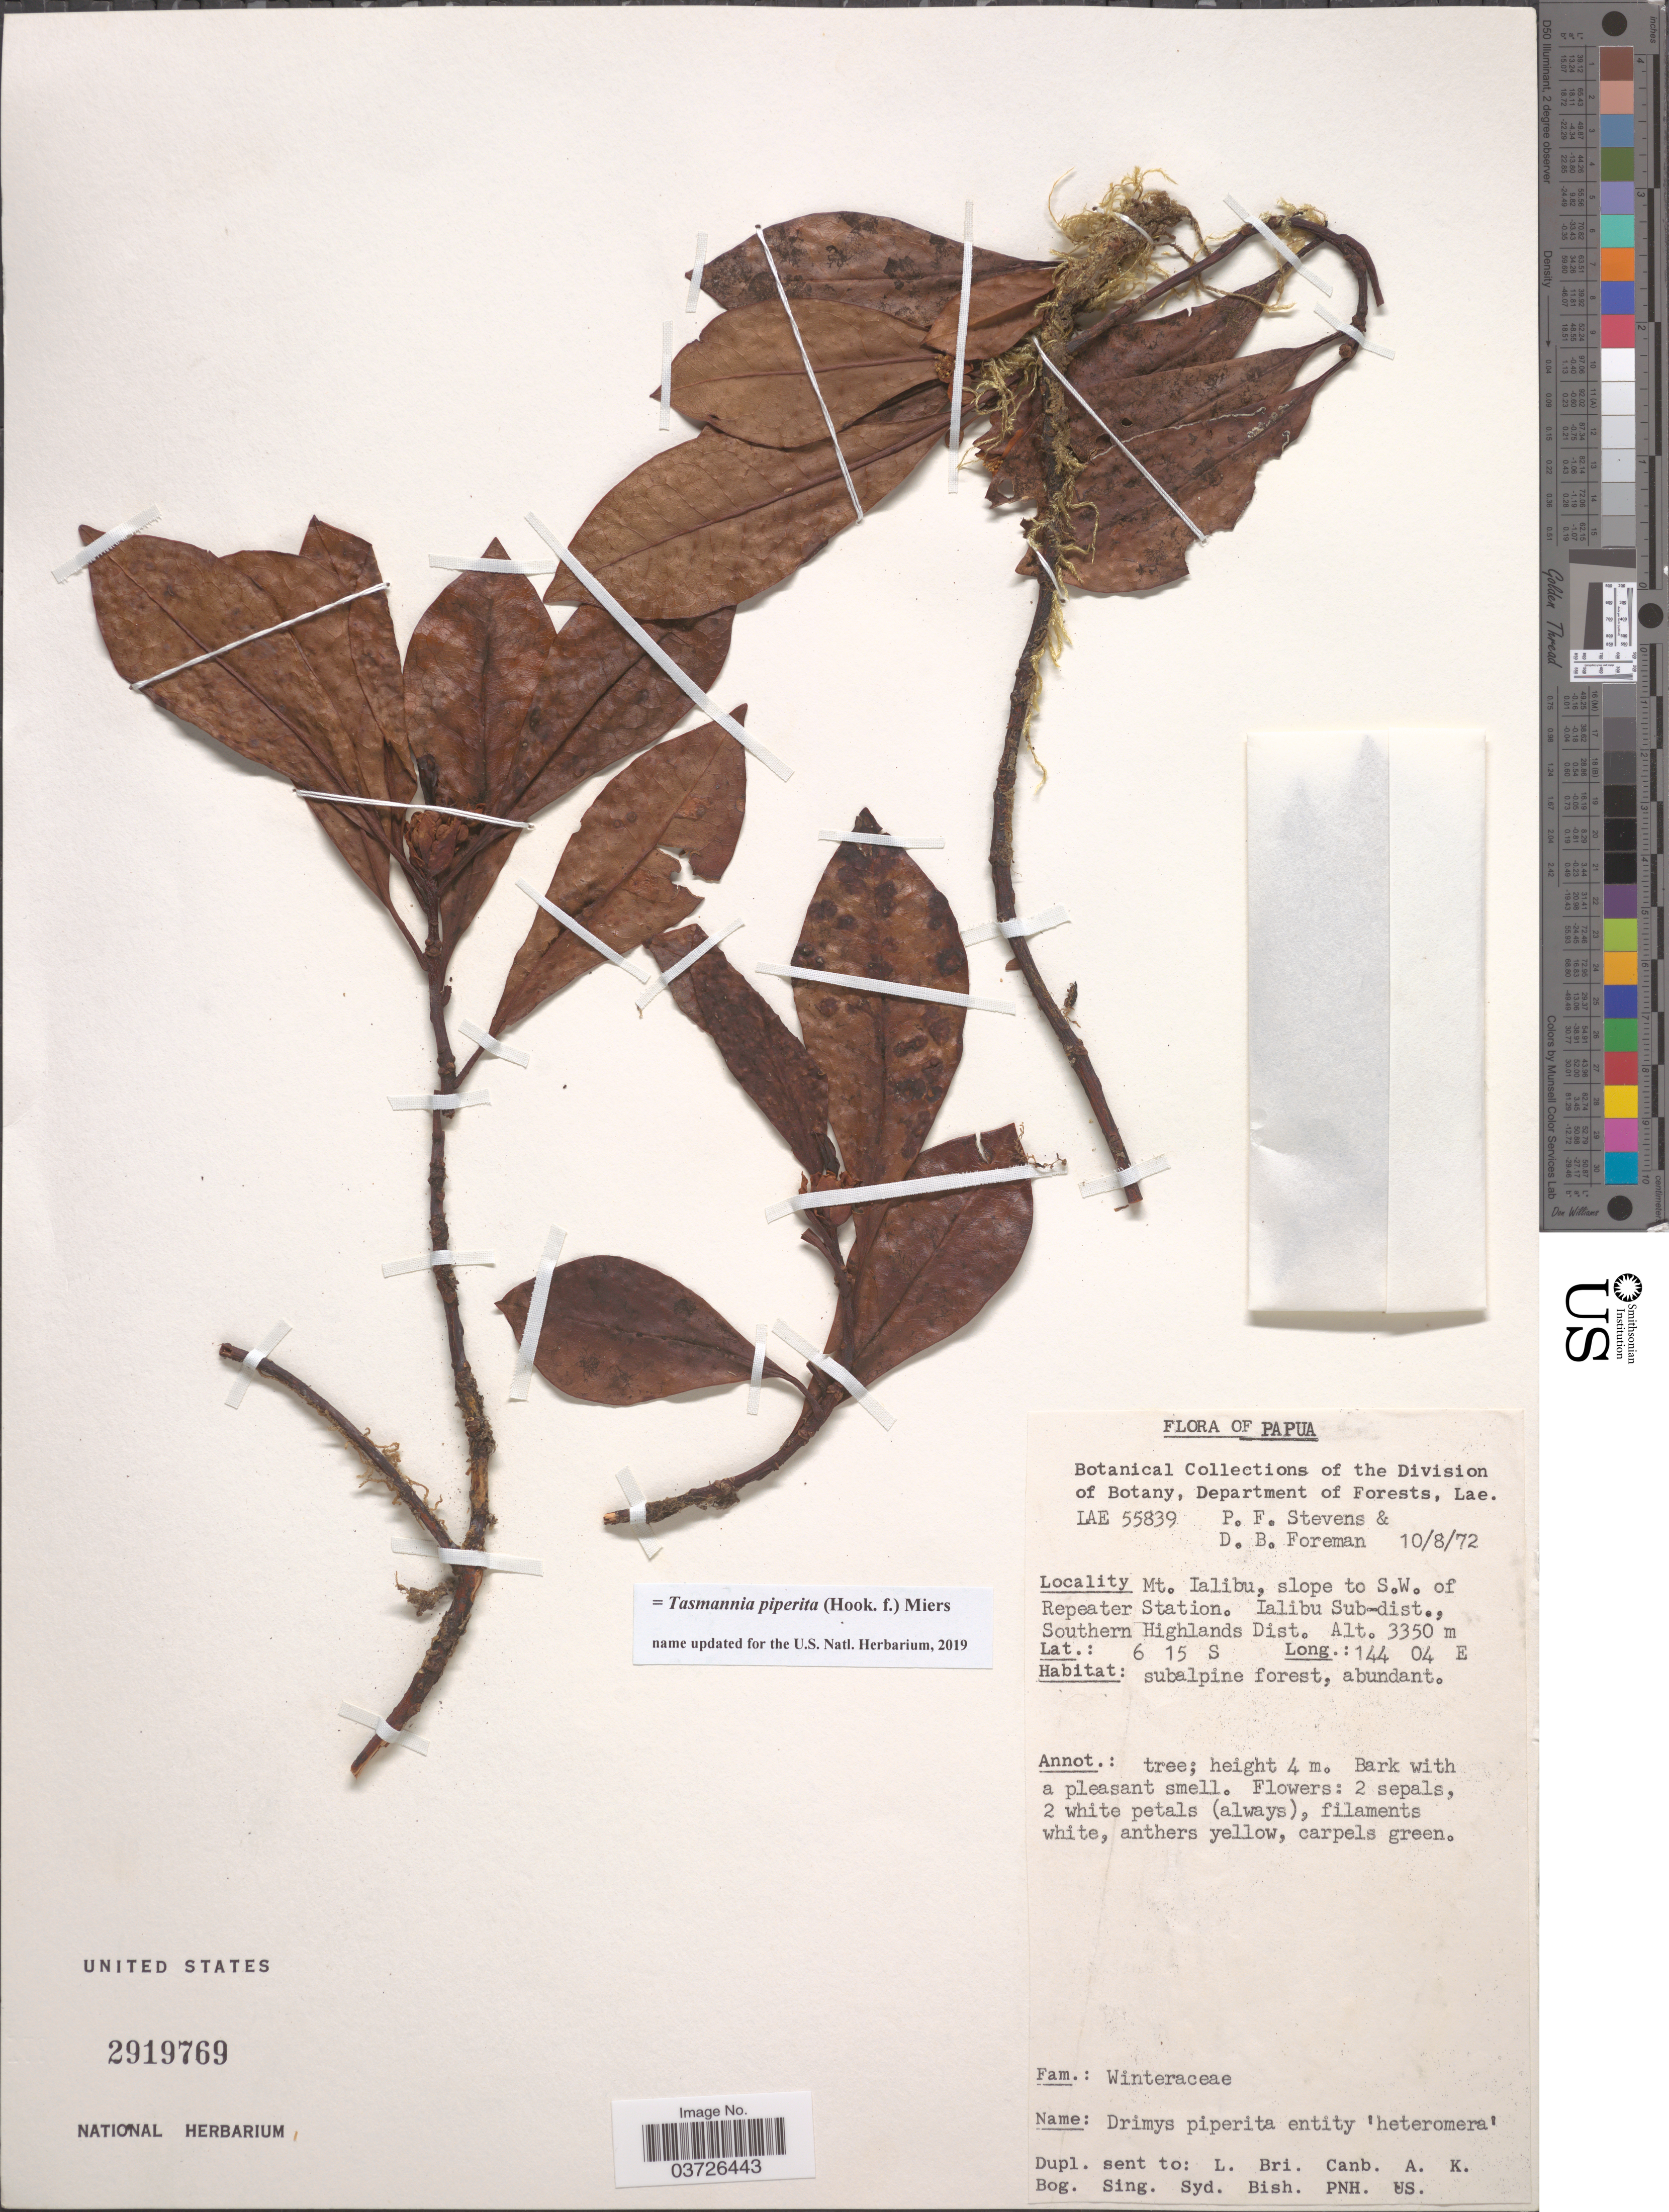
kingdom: Plantae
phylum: Tracheophyta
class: Magnoliopsida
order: Canellales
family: Winteraceae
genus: Tasmannia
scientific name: Tasmannia piperita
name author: (Hook. f.) Miers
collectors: P. F. Stevens & D. Foreman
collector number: LAE 55839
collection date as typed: Transcribed d/m/y: 10/8/72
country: Papua New Guinea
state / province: Southern Highlands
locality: Papua. Mt. Ialibu, slope to S. W. of Repeater Station. Ialibu Sub-dist., Southern Highlands Dist.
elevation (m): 3350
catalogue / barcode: US 2919769